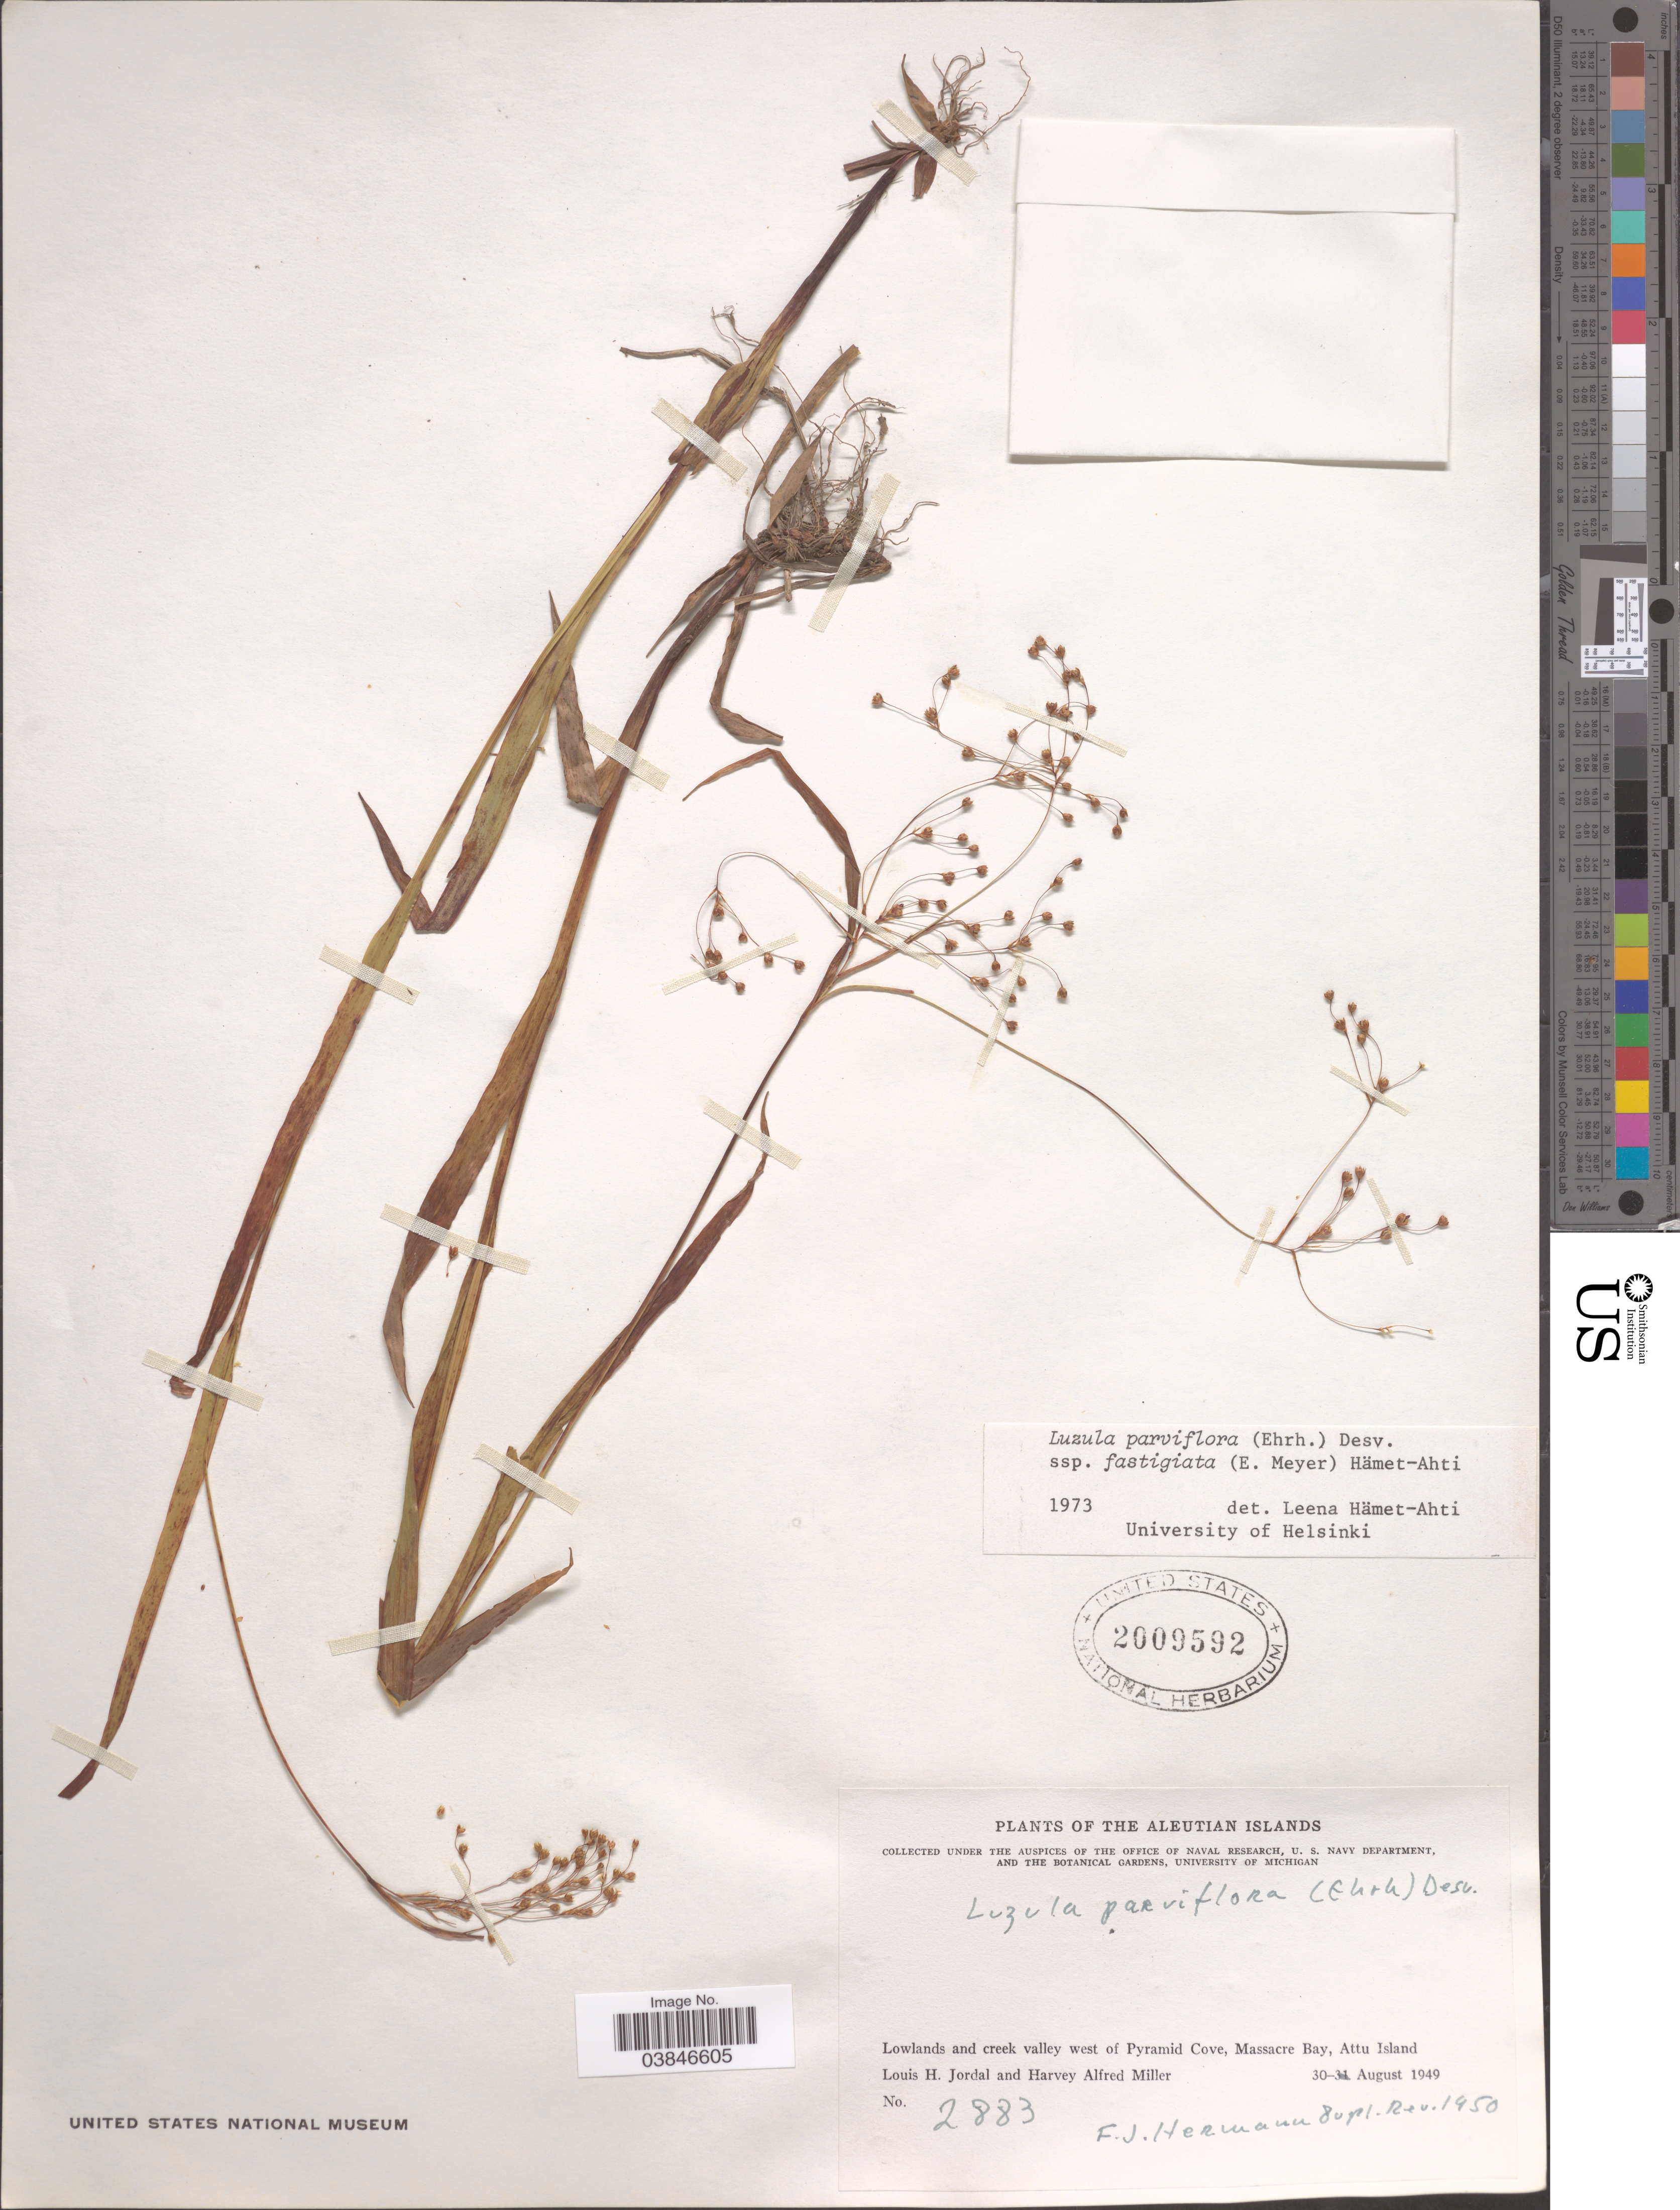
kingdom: Plantae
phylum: Tracheophyta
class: Liliopsida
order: Poales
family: Juncaceae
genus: Luzula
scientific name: Luzula parviflora subsp. fastigiata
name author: Buchenau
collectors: L. Jordal & H. A. Miller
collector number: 2883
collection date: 1949-08-30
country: United States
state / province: Alaska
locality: Aleutian Islands. Lowlands and creek valley west of Pyramid Cove, Massacre Bay, Attu Island.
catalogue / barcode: US 2009592